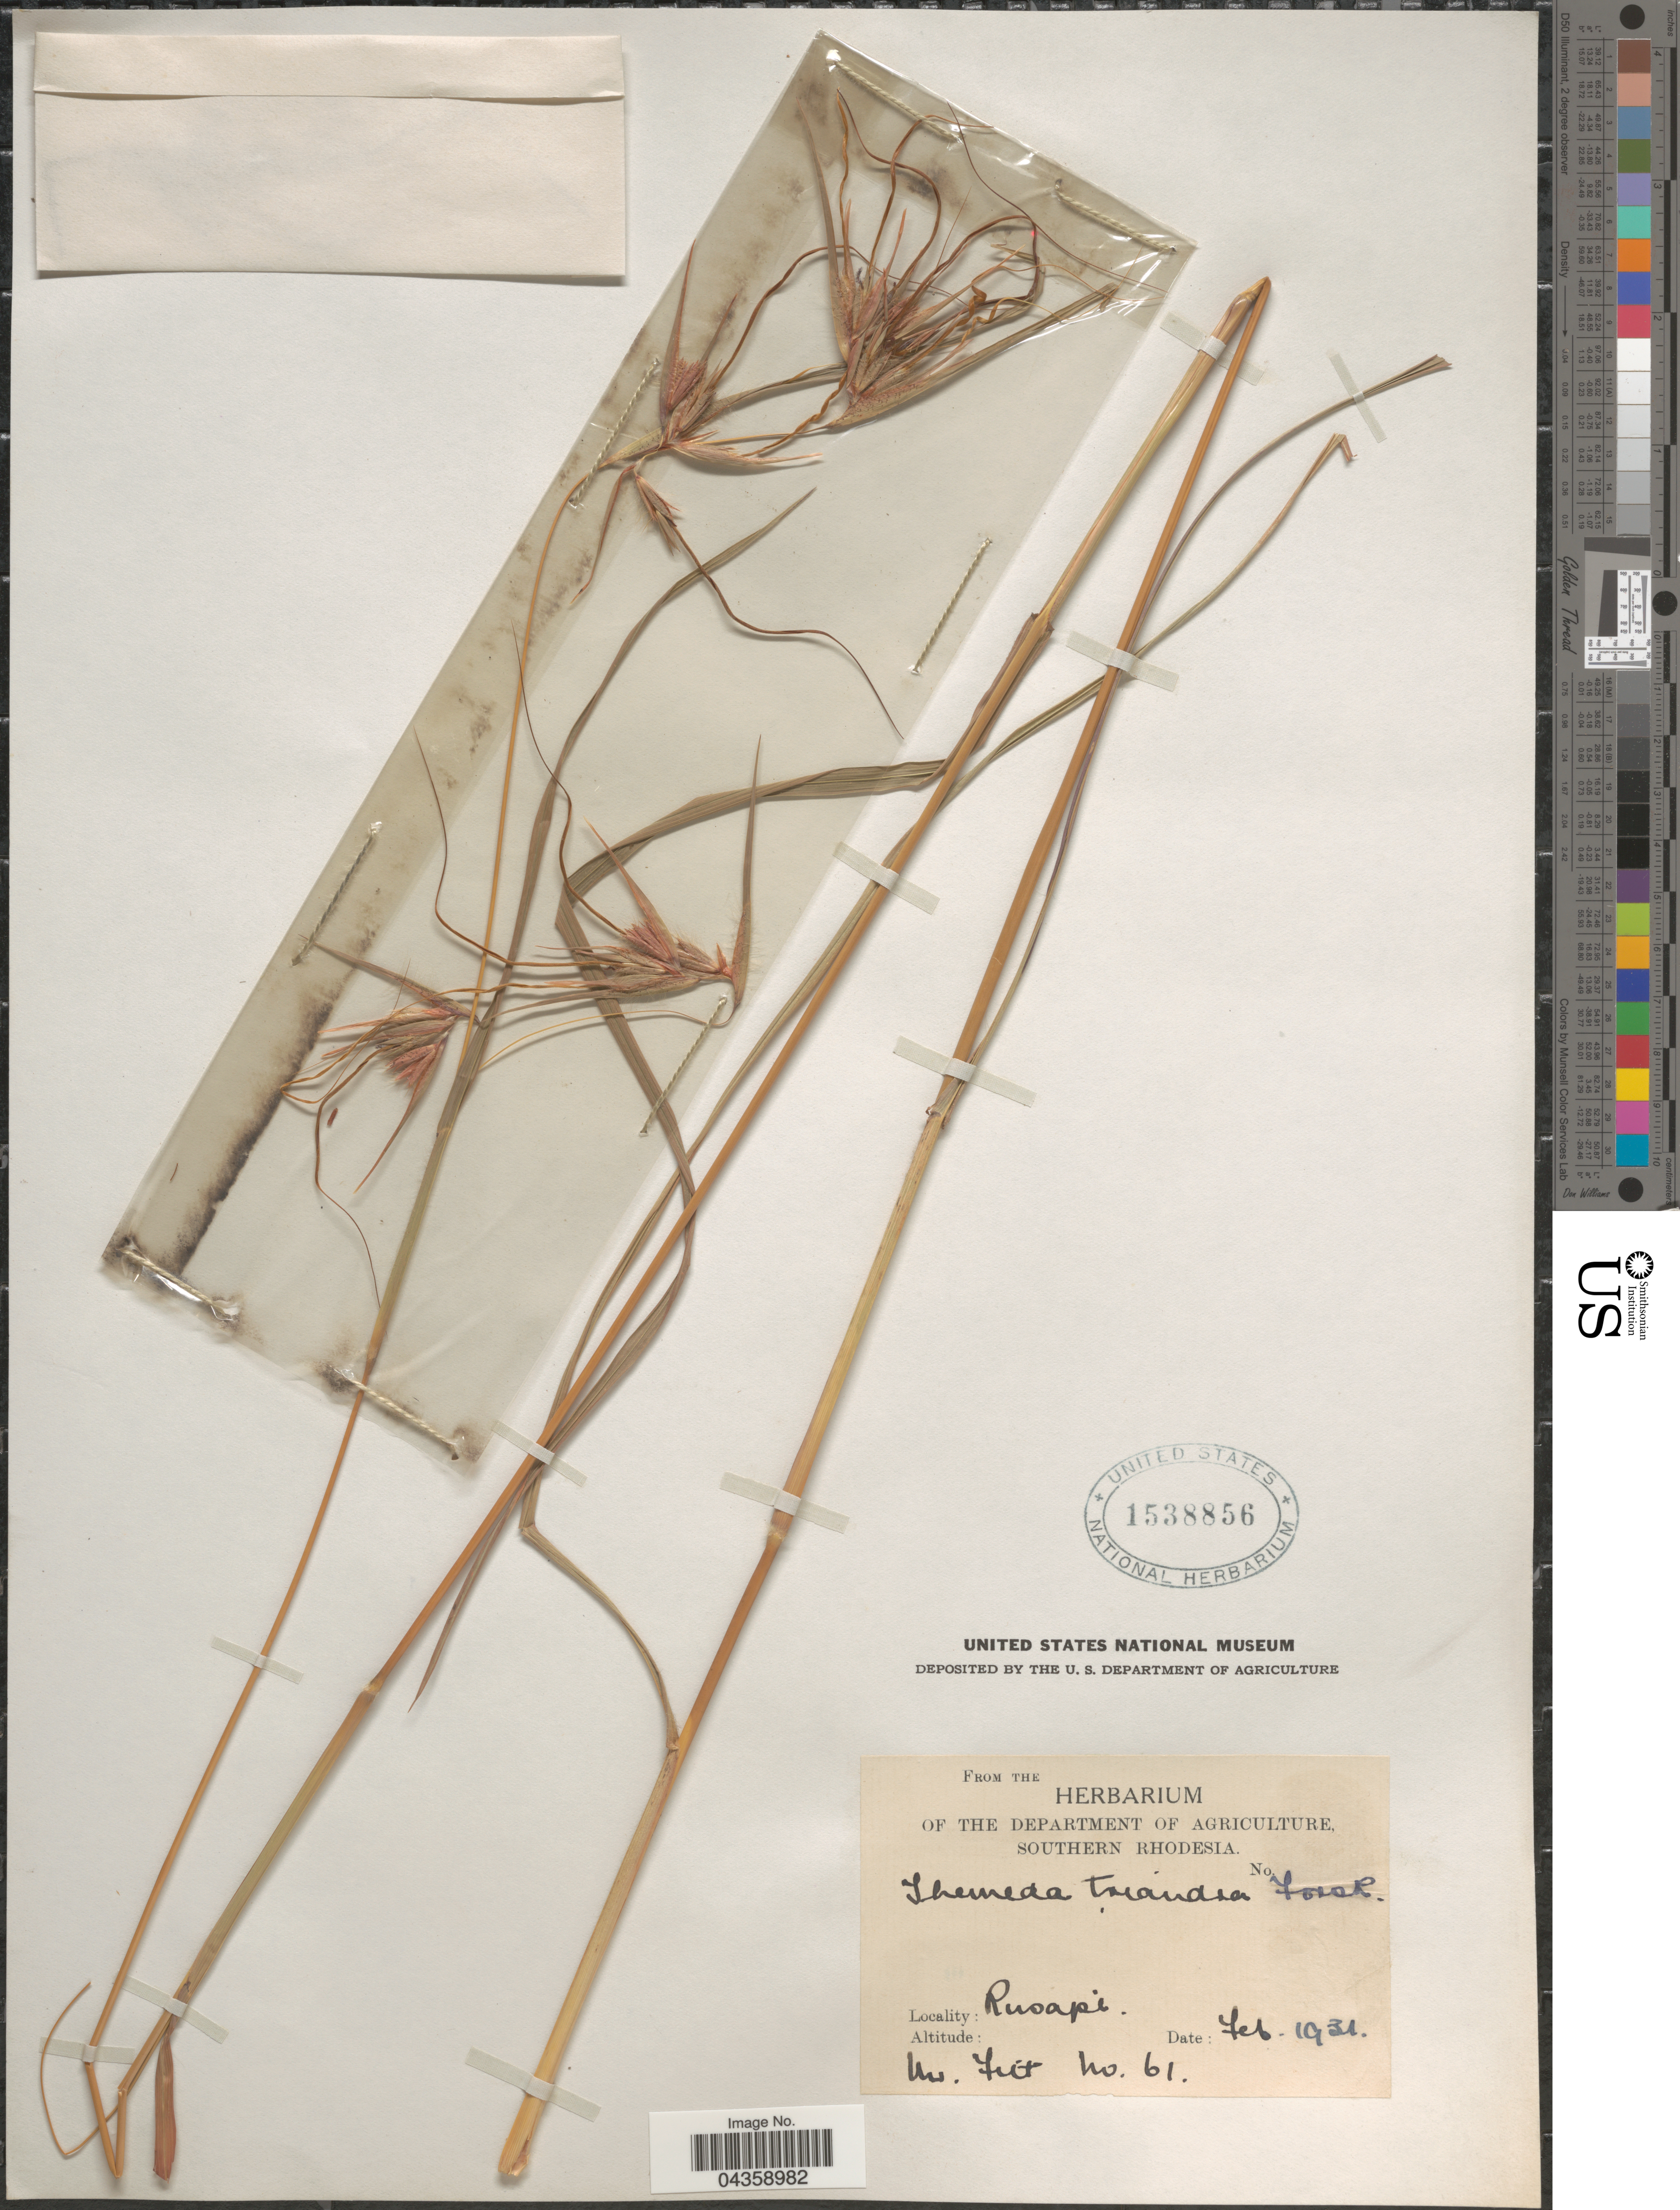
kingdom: Plantae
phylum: Tracheophyta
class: Liliopsida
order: Poales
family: Poaceae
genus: Themeda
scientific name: Themeda triandra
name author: Forssk.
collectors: -. Fitt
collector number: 61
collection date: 1931-02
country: Zimbabwe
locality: Southern Rhodesia. Rusapi.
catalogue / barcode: US 1538856